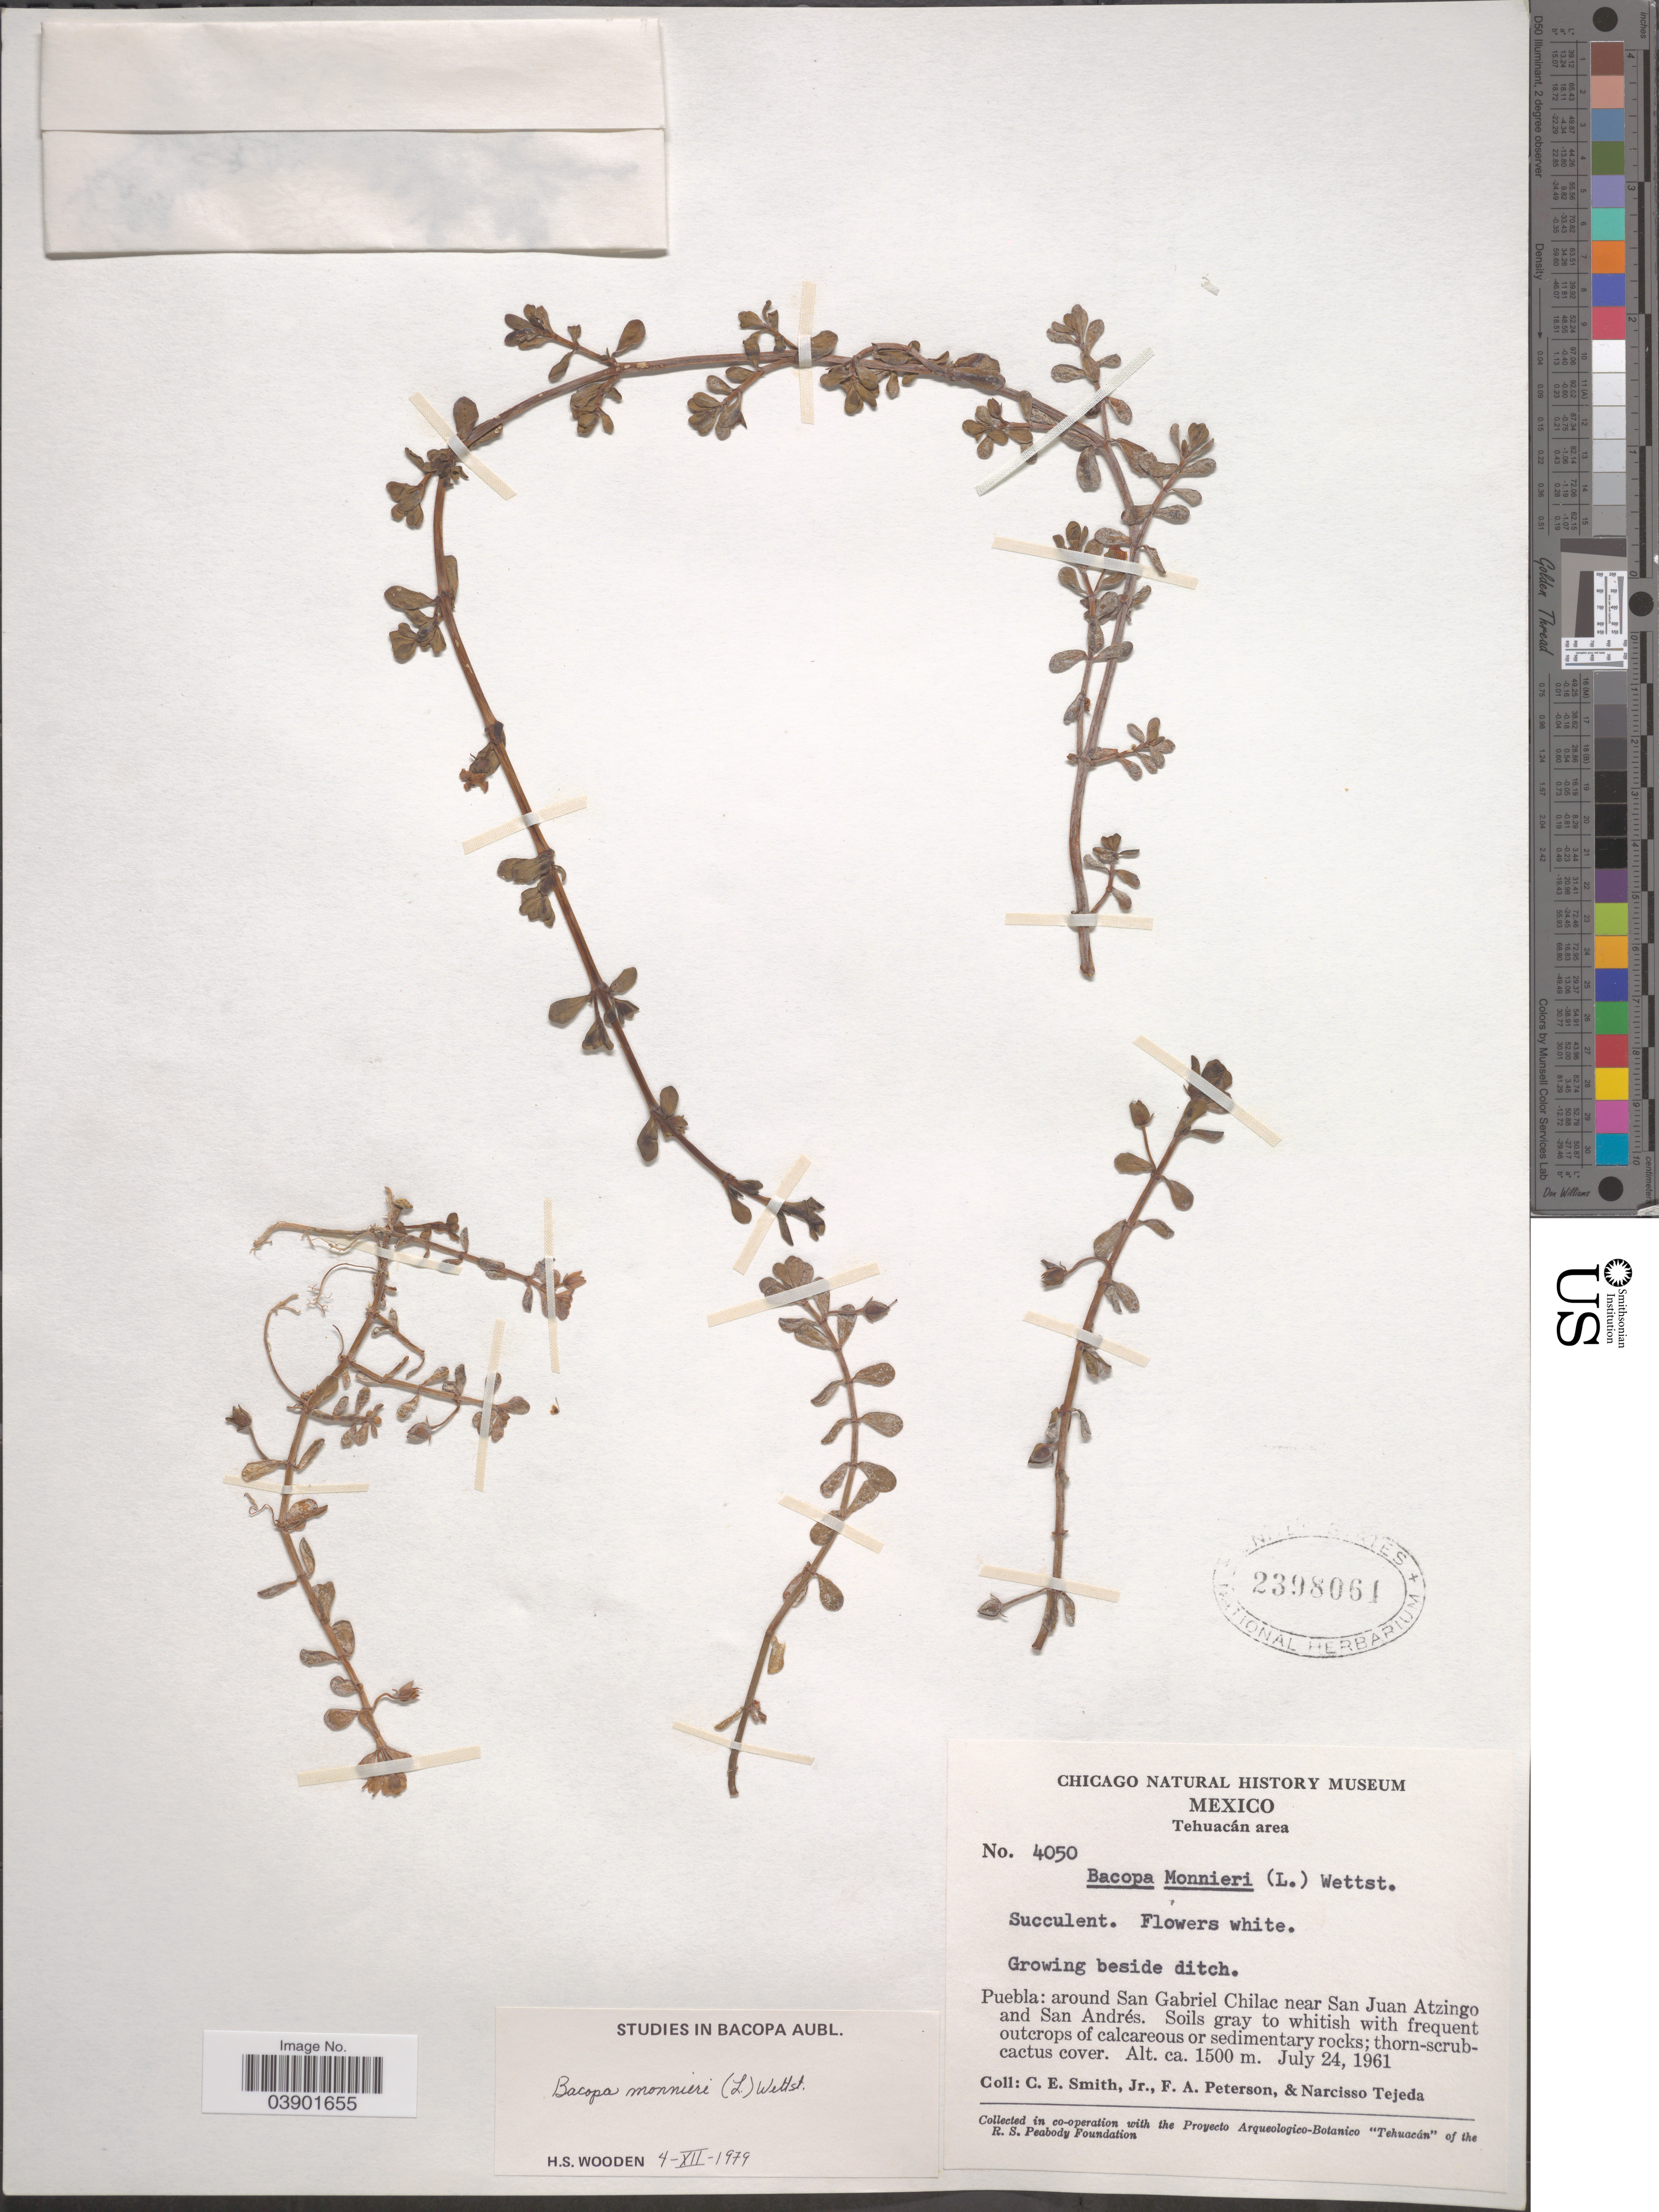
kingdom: Plantae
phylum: Tracheophyta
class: Magnoliopsida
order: Lamiales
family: Plantaginaceae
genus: Bacopa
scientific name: Bacopa monnieri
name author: (L.) Pennell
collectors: C. E. Smith Jr., F. A. Peterson & N. Tejeda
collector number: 4050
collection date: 1961-07-24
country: Mexico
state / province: Puebla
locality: Tehuacán area. Around San Gabriel Chilac near San Juan Atzingo and San Andrés.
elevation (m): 1500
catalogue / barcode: US 2398061